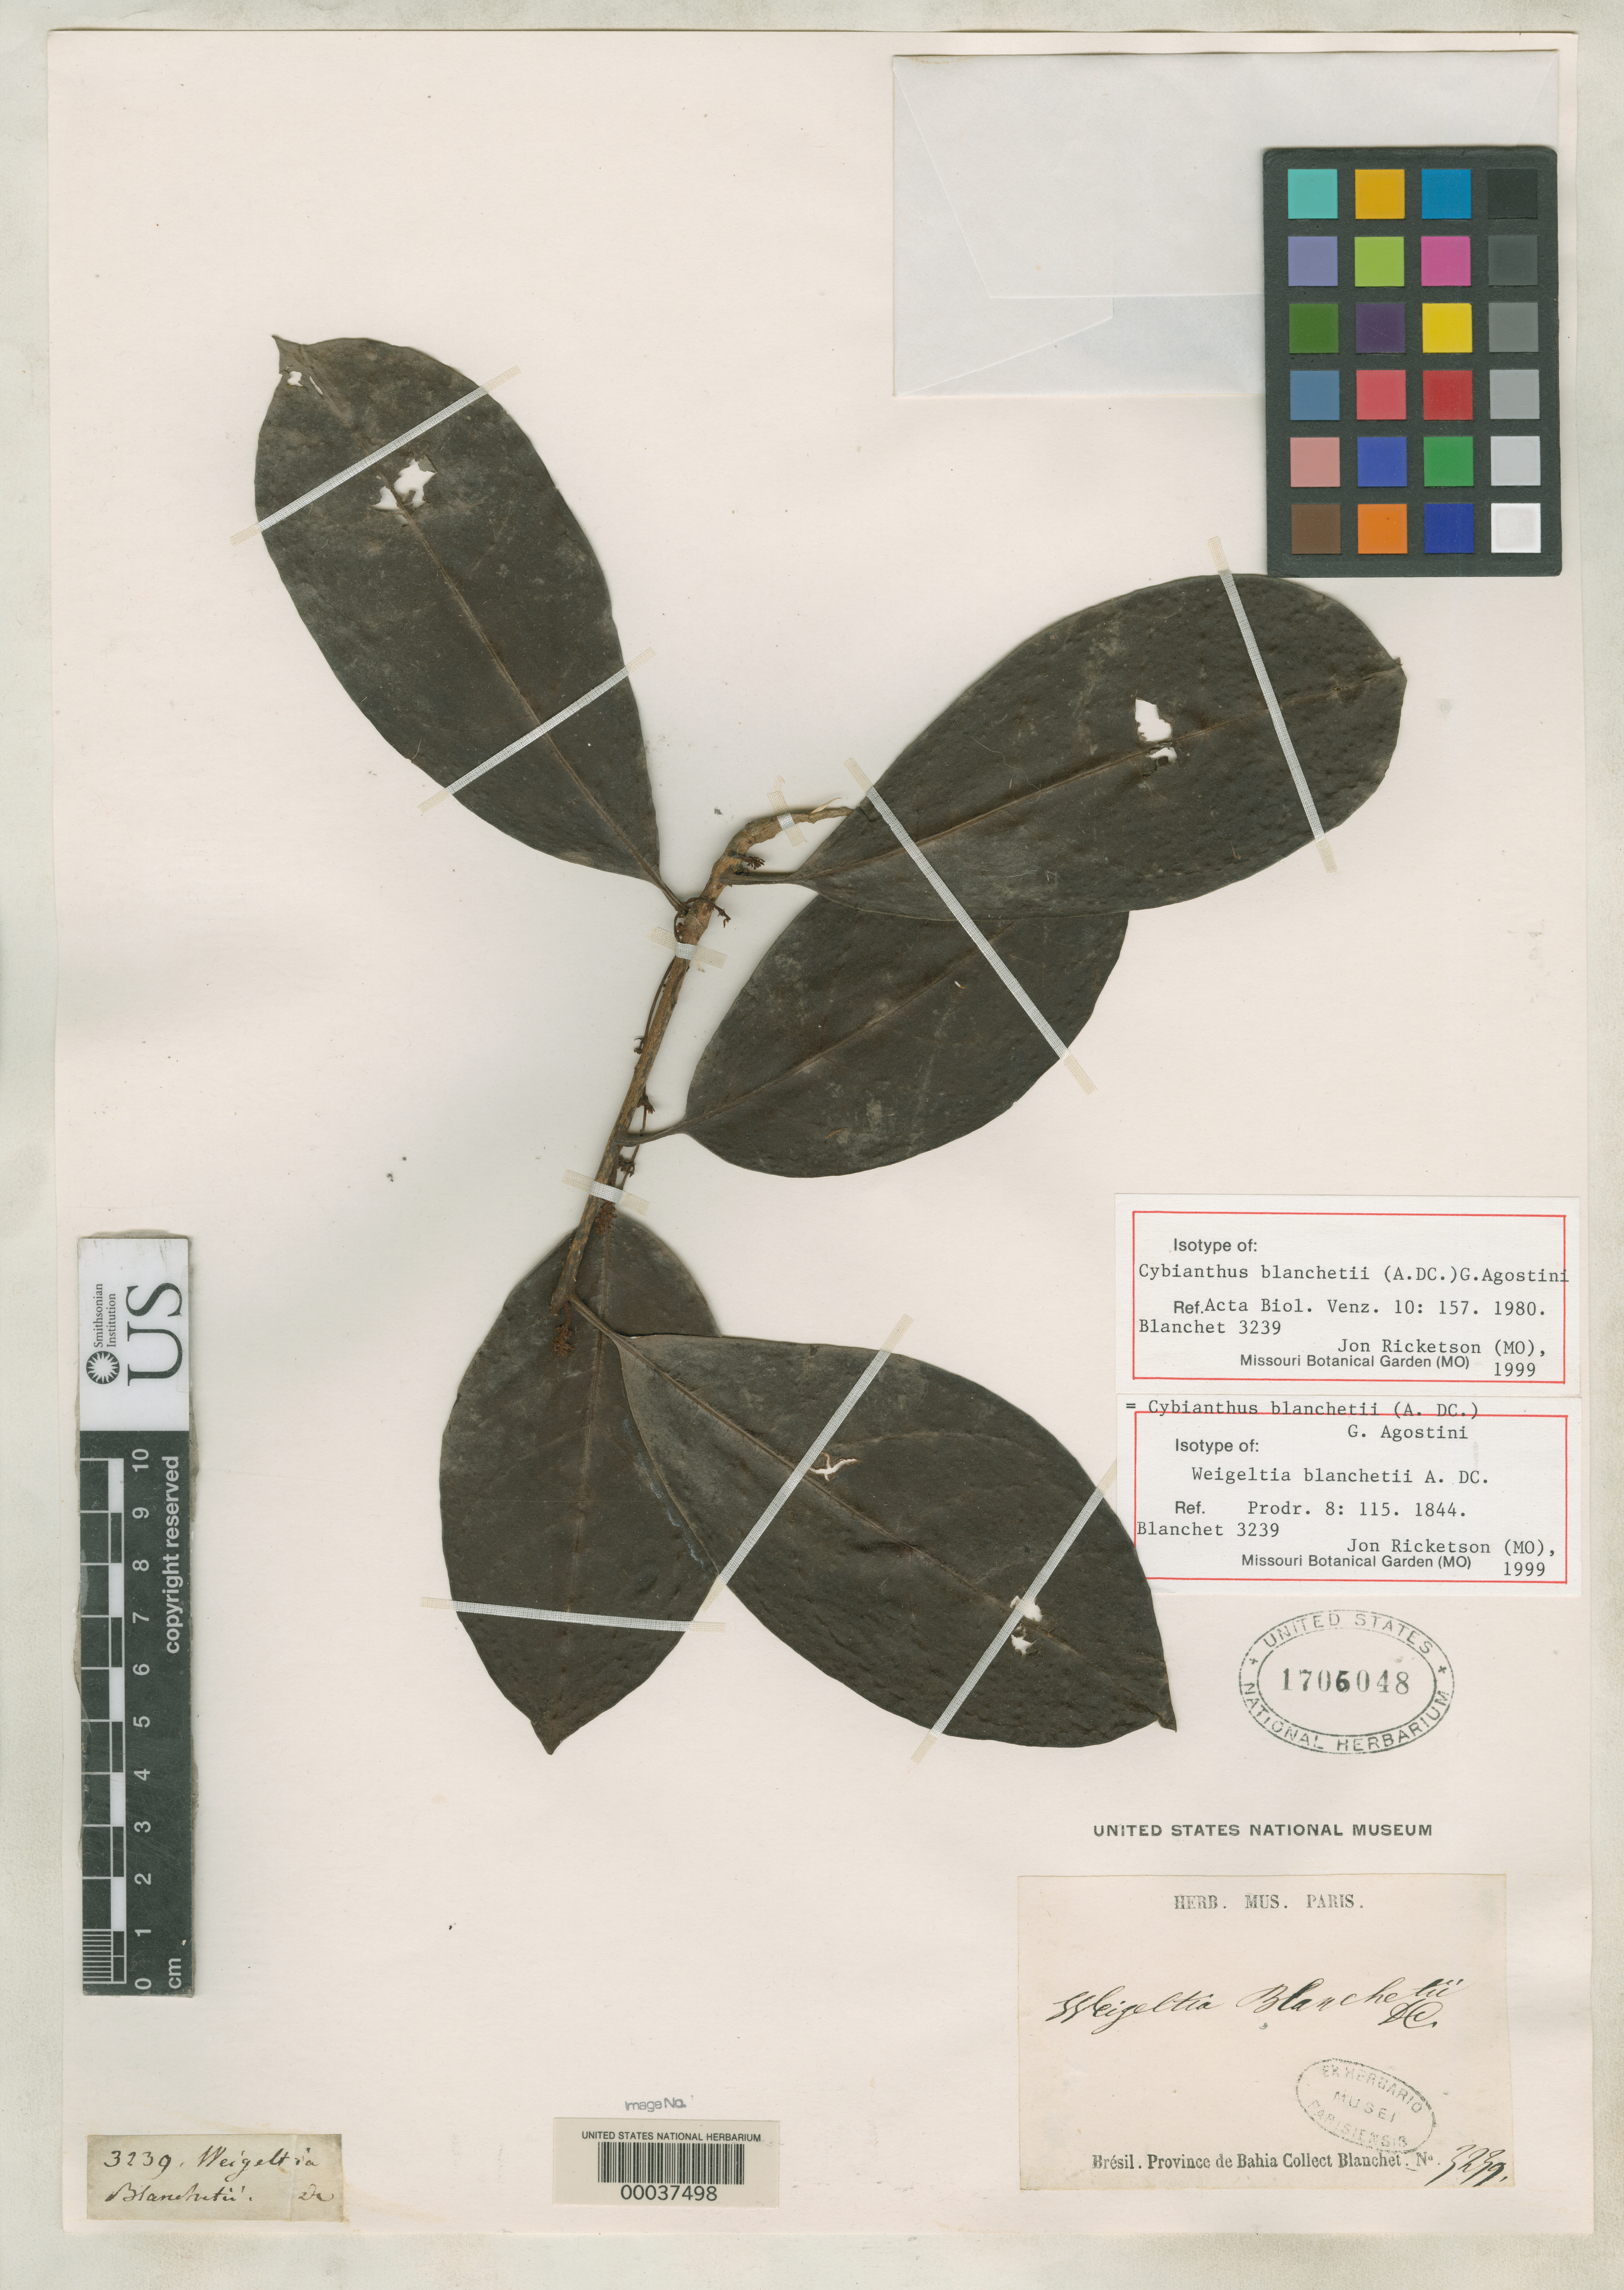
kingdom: Plantae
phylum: Tracheophyta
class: Magnoliopsida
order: Ericales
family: Primulaceae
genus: Weigeltia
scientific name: Weigeltia blanchetii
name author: A. DC. in DC.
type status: Isotype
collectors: J. Blanchet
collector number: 3239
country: Brazil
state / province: Bahia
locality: North of Esplanda city on road to Jaquera.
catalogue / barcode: US 1706048